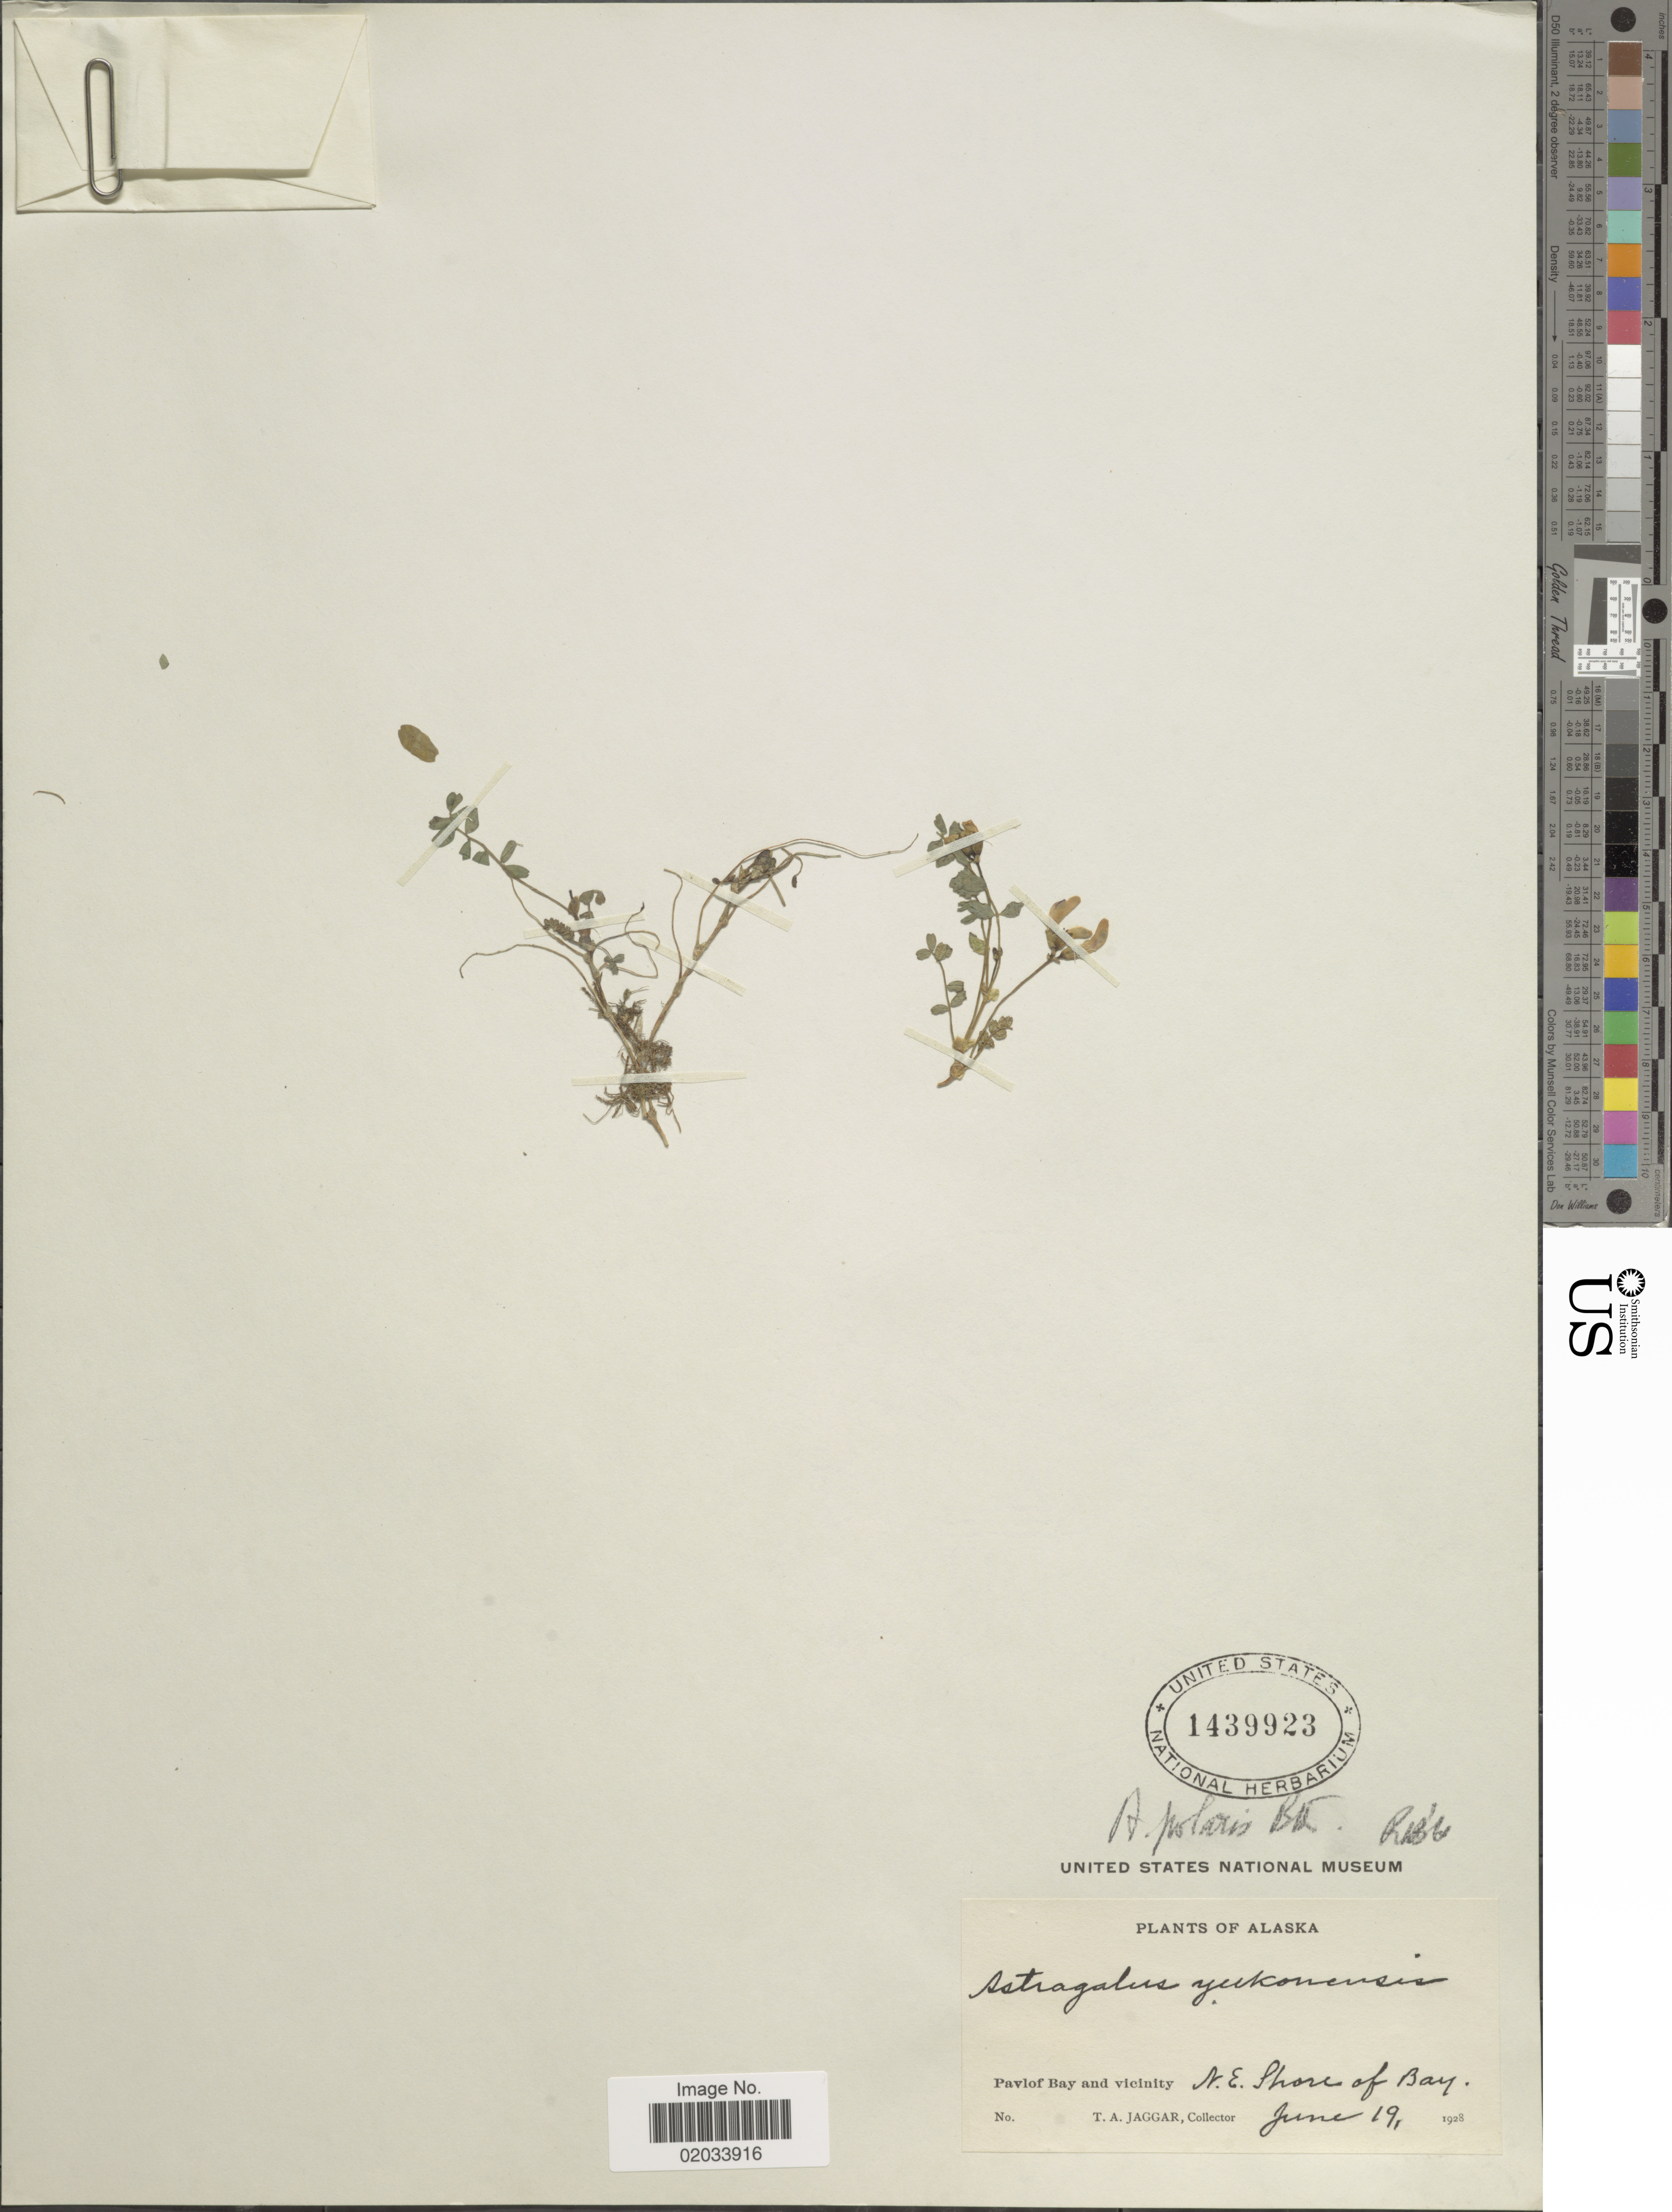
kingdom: Plantae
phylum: Tracheophyta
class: Magnoliopsida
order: Fabales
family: Fabaceae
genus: Astragalus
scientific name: Astragalus polaris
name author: (Seem.) Benth.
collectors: T. Jaggar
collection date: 1928-06-19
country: United States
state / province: Alaska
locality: Pavlof Bay and vicinity. N.E. Shore of Bay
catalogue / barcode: US 1439923